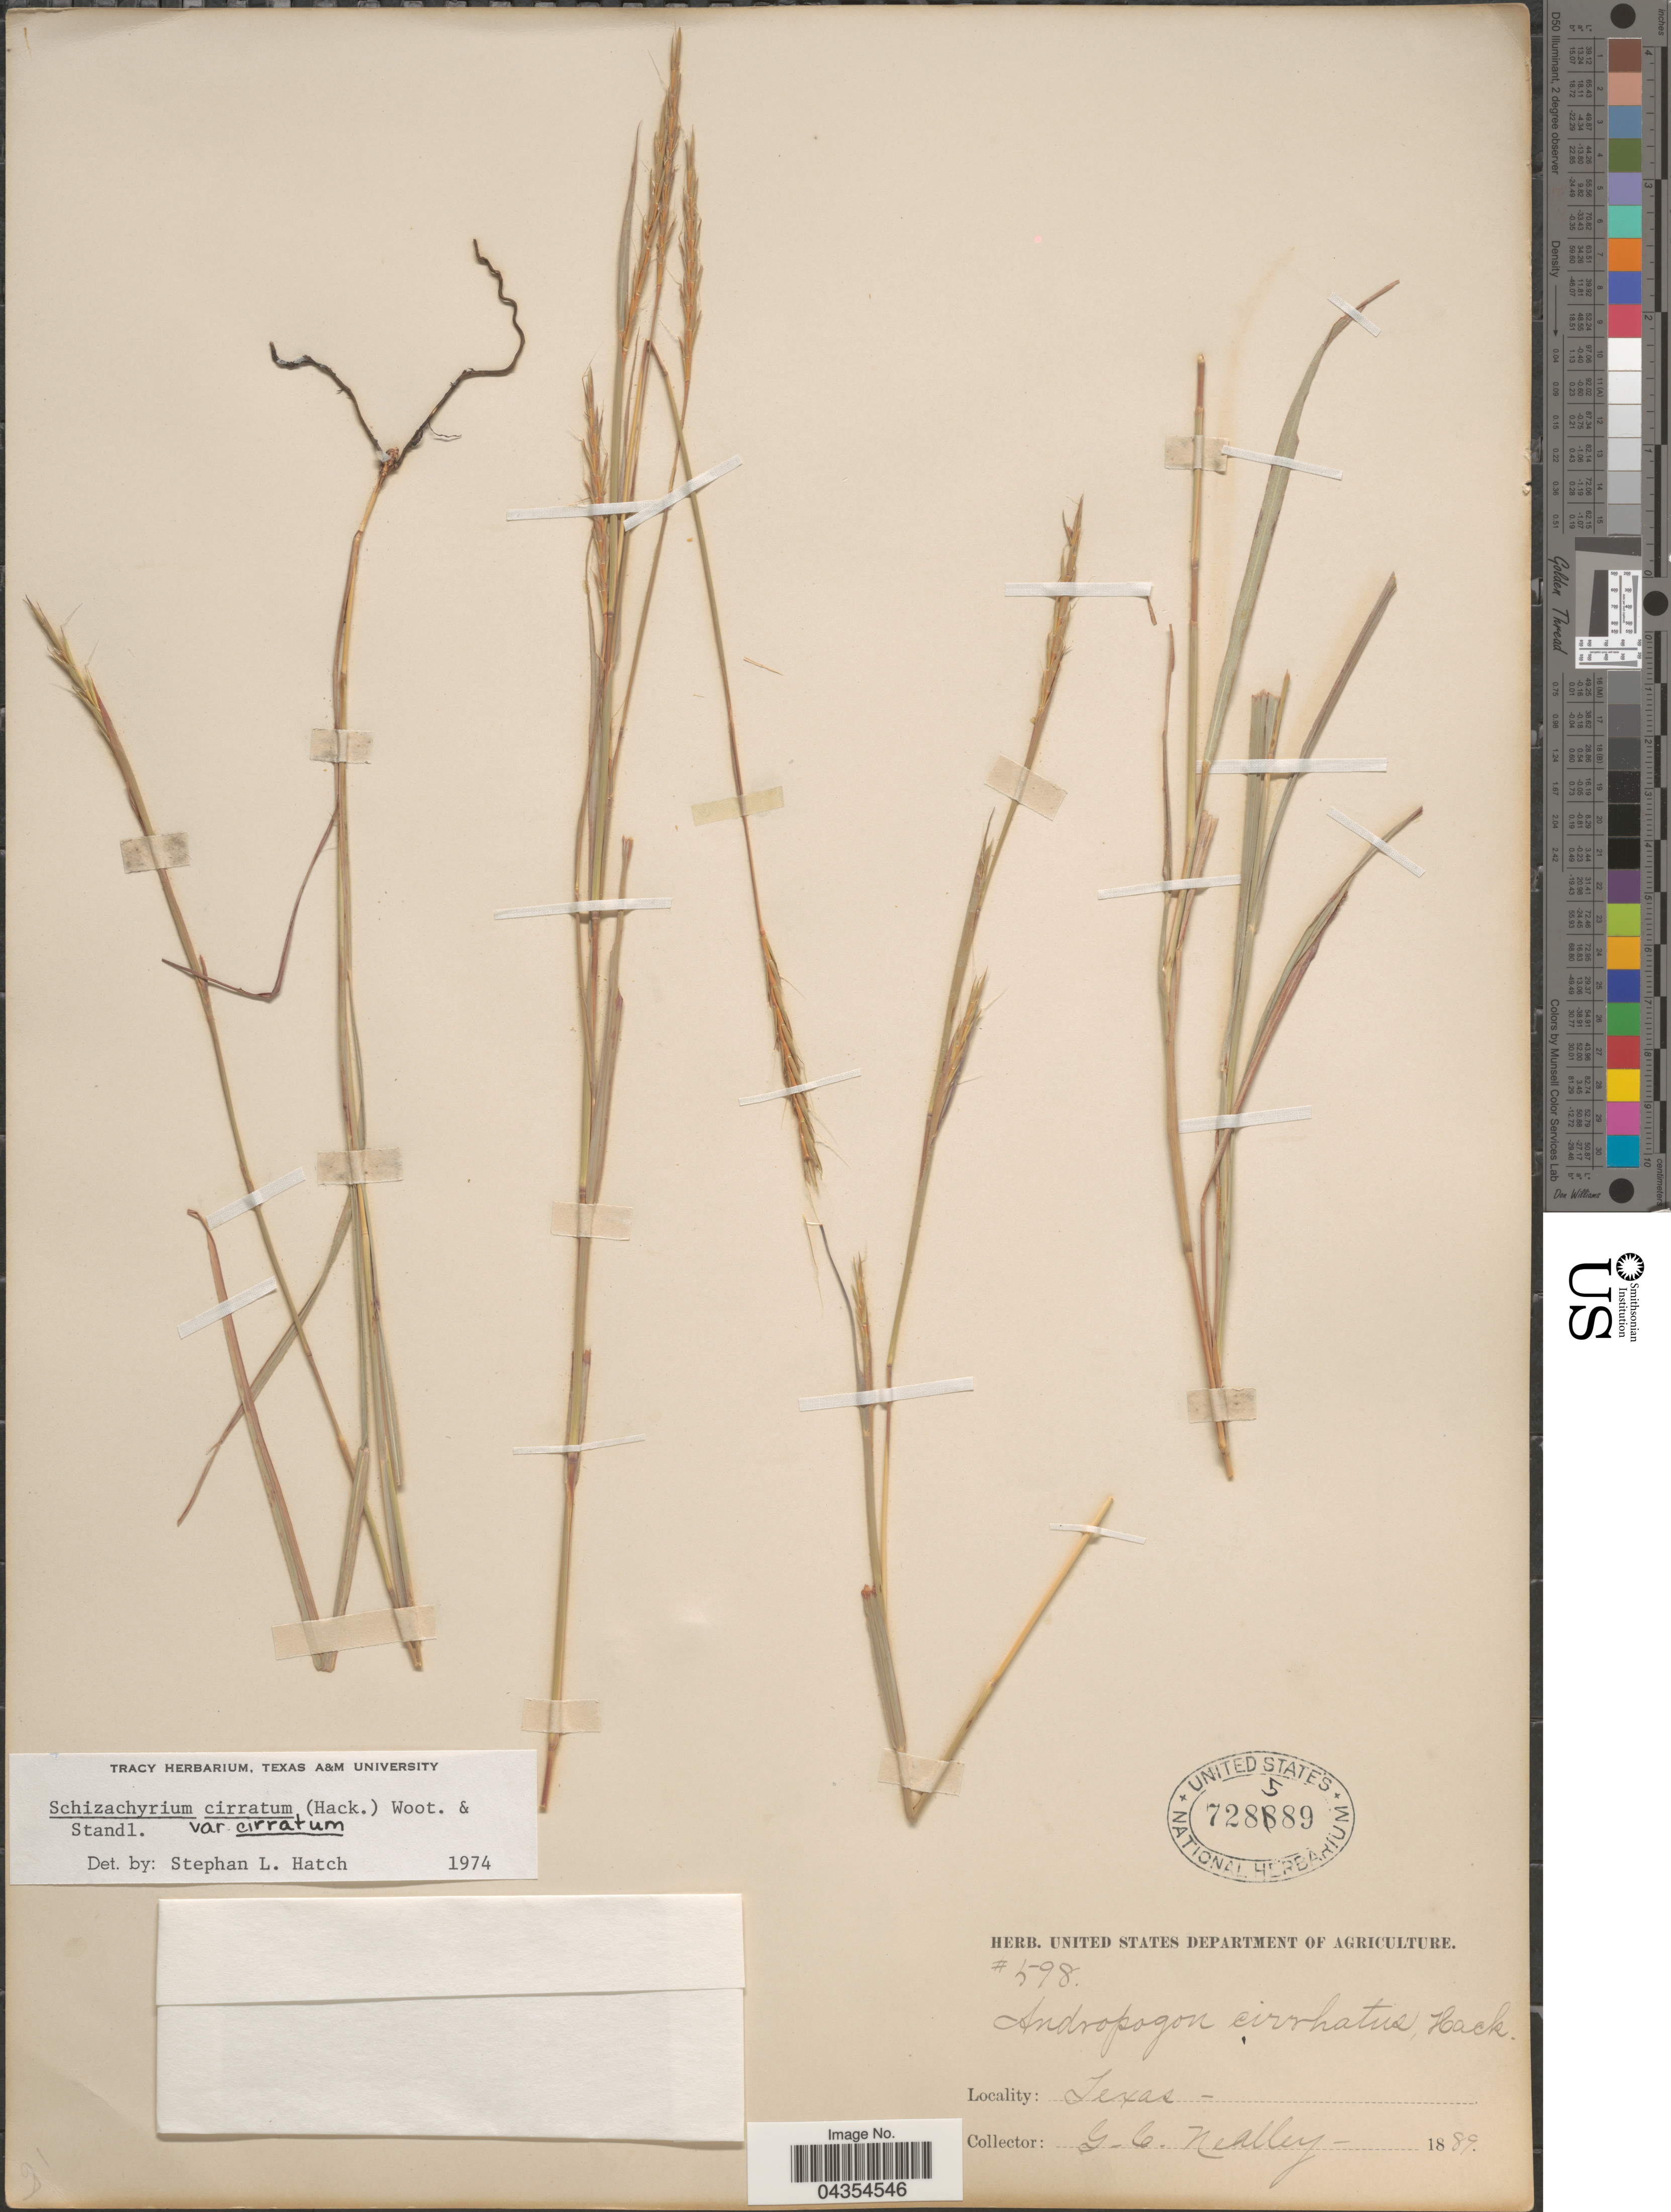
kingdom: Plantae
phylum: Tracheophyta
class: Liliopsida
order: Poales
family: Poaceae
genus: Schizachyrium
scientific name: Schizachyrium cirratum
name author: (Hack.) Wooton & Standl.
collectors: G. C. Nealley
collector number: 598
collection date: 1889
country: United States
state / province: Texas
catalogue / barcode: US 728589